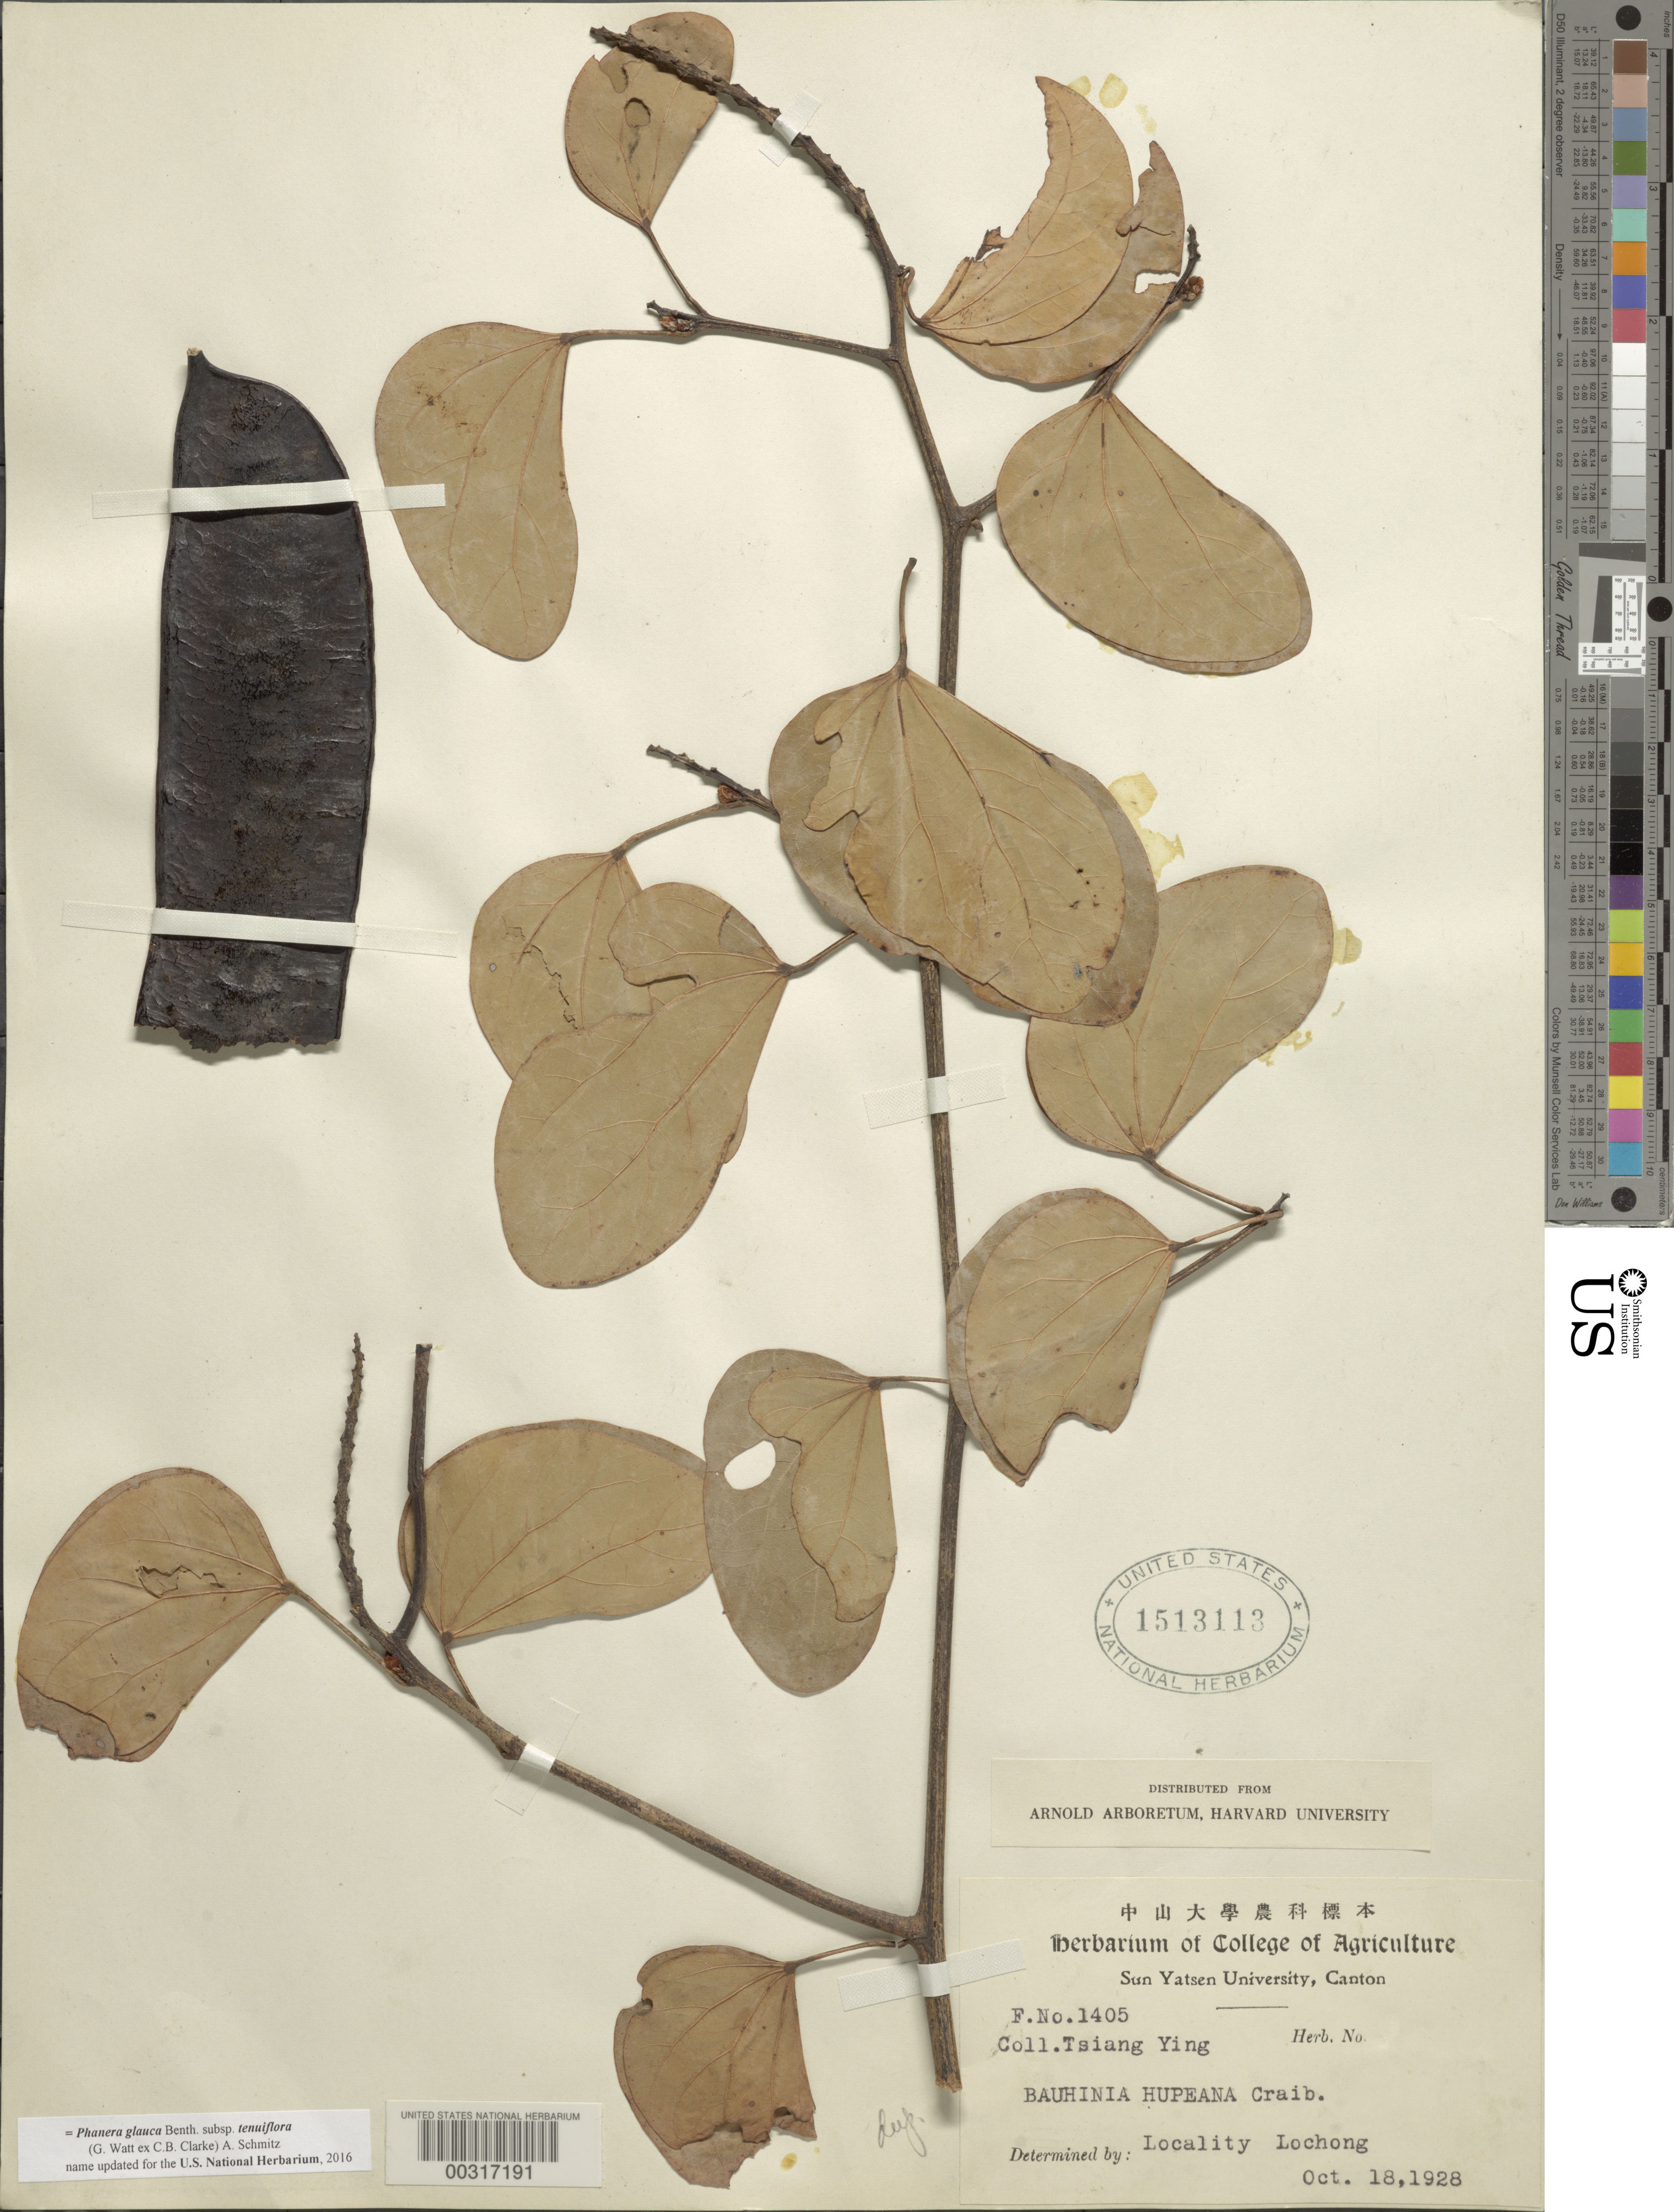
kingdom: Plantae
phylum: Tracheophyta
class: Magnoliopsida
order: Fabales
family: Fabaceae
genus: Phanera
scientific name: Phanera glauca subsp. tenuiflora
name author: (Watt ex C.B. Clarke) A.Schmitz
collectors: T. Ying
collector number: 1405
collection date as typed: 18 Oct 1928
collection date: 1928-10-18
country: China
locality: Lochong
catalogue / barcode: US 1513113